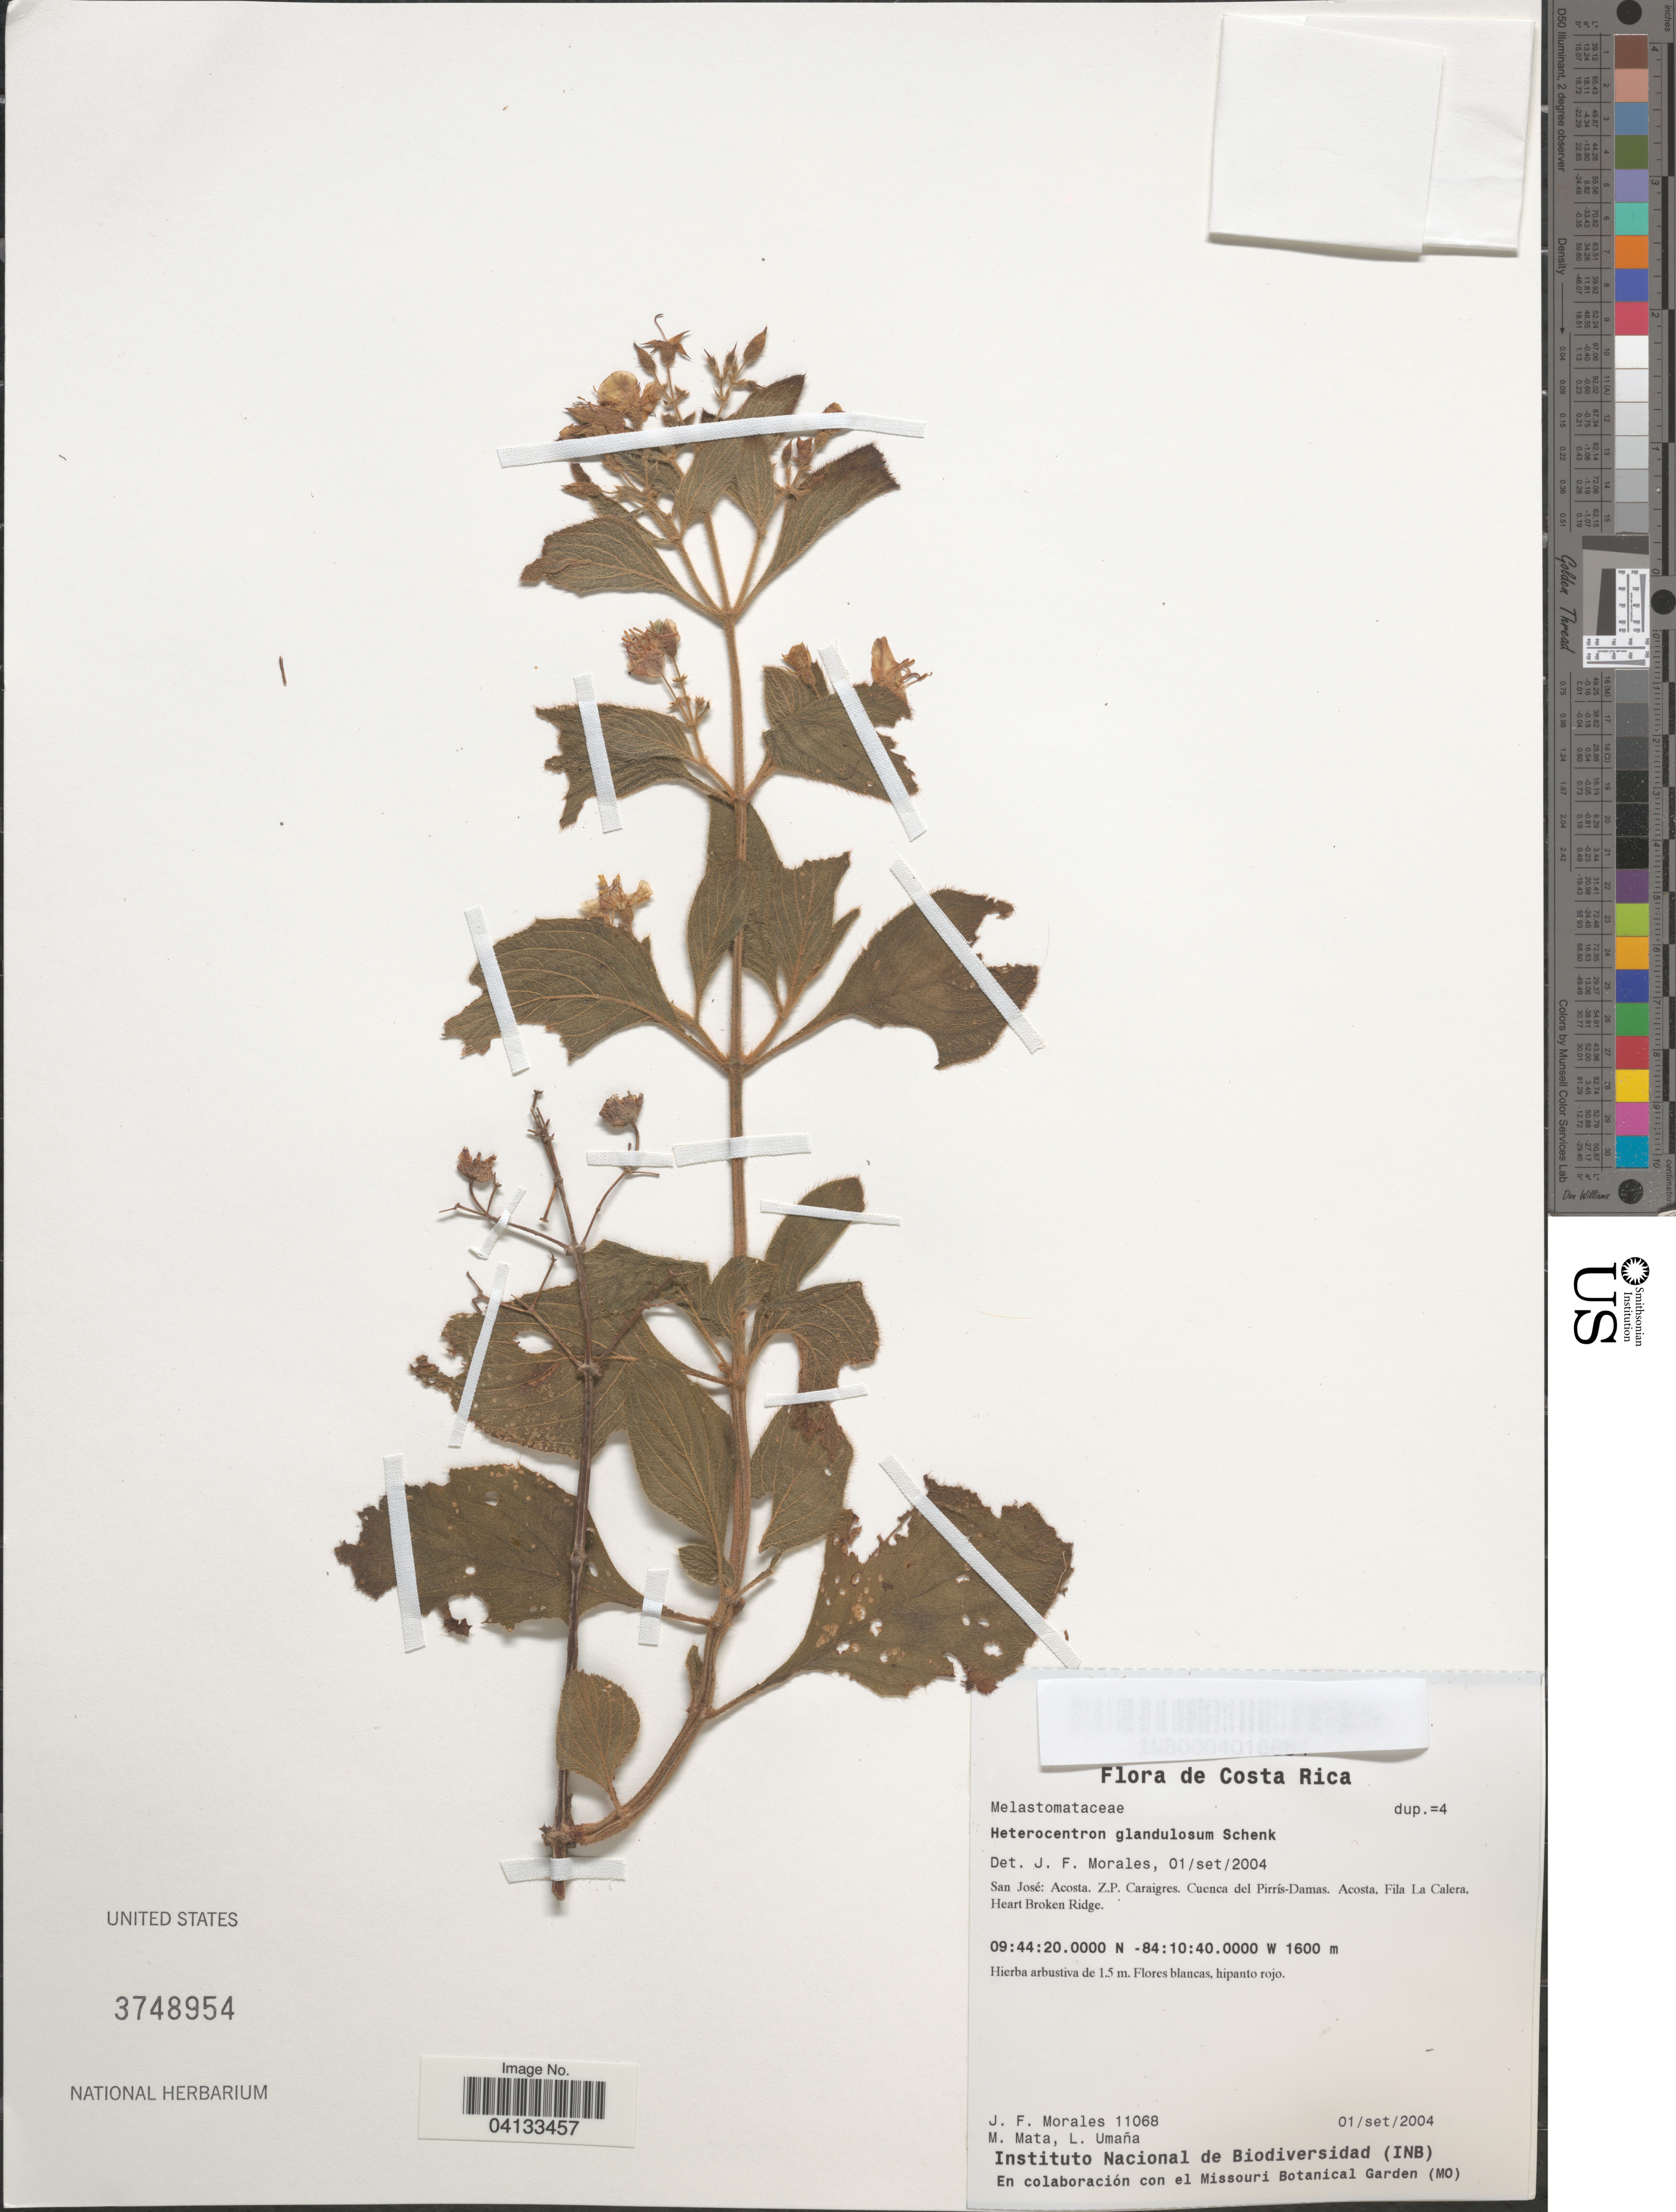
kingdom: Plantae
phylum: Tracheophyta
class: Magnoliopsida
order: Myrtales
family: Melastomataceae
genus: Heterocentron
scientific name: Heterocentron glandulosum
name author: Schrenk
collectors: J. Morales, M. Mata & L. C. Umaña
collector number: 11068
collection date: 2004-09-01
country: Costa Rica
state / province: San José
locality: Acosta. Z.P. Caraigres. Cuenca del Pirrís-Damas. Acosta. Fila La Calera. Heart Broken Ridge.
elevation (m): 1600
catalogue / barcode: US 3748954